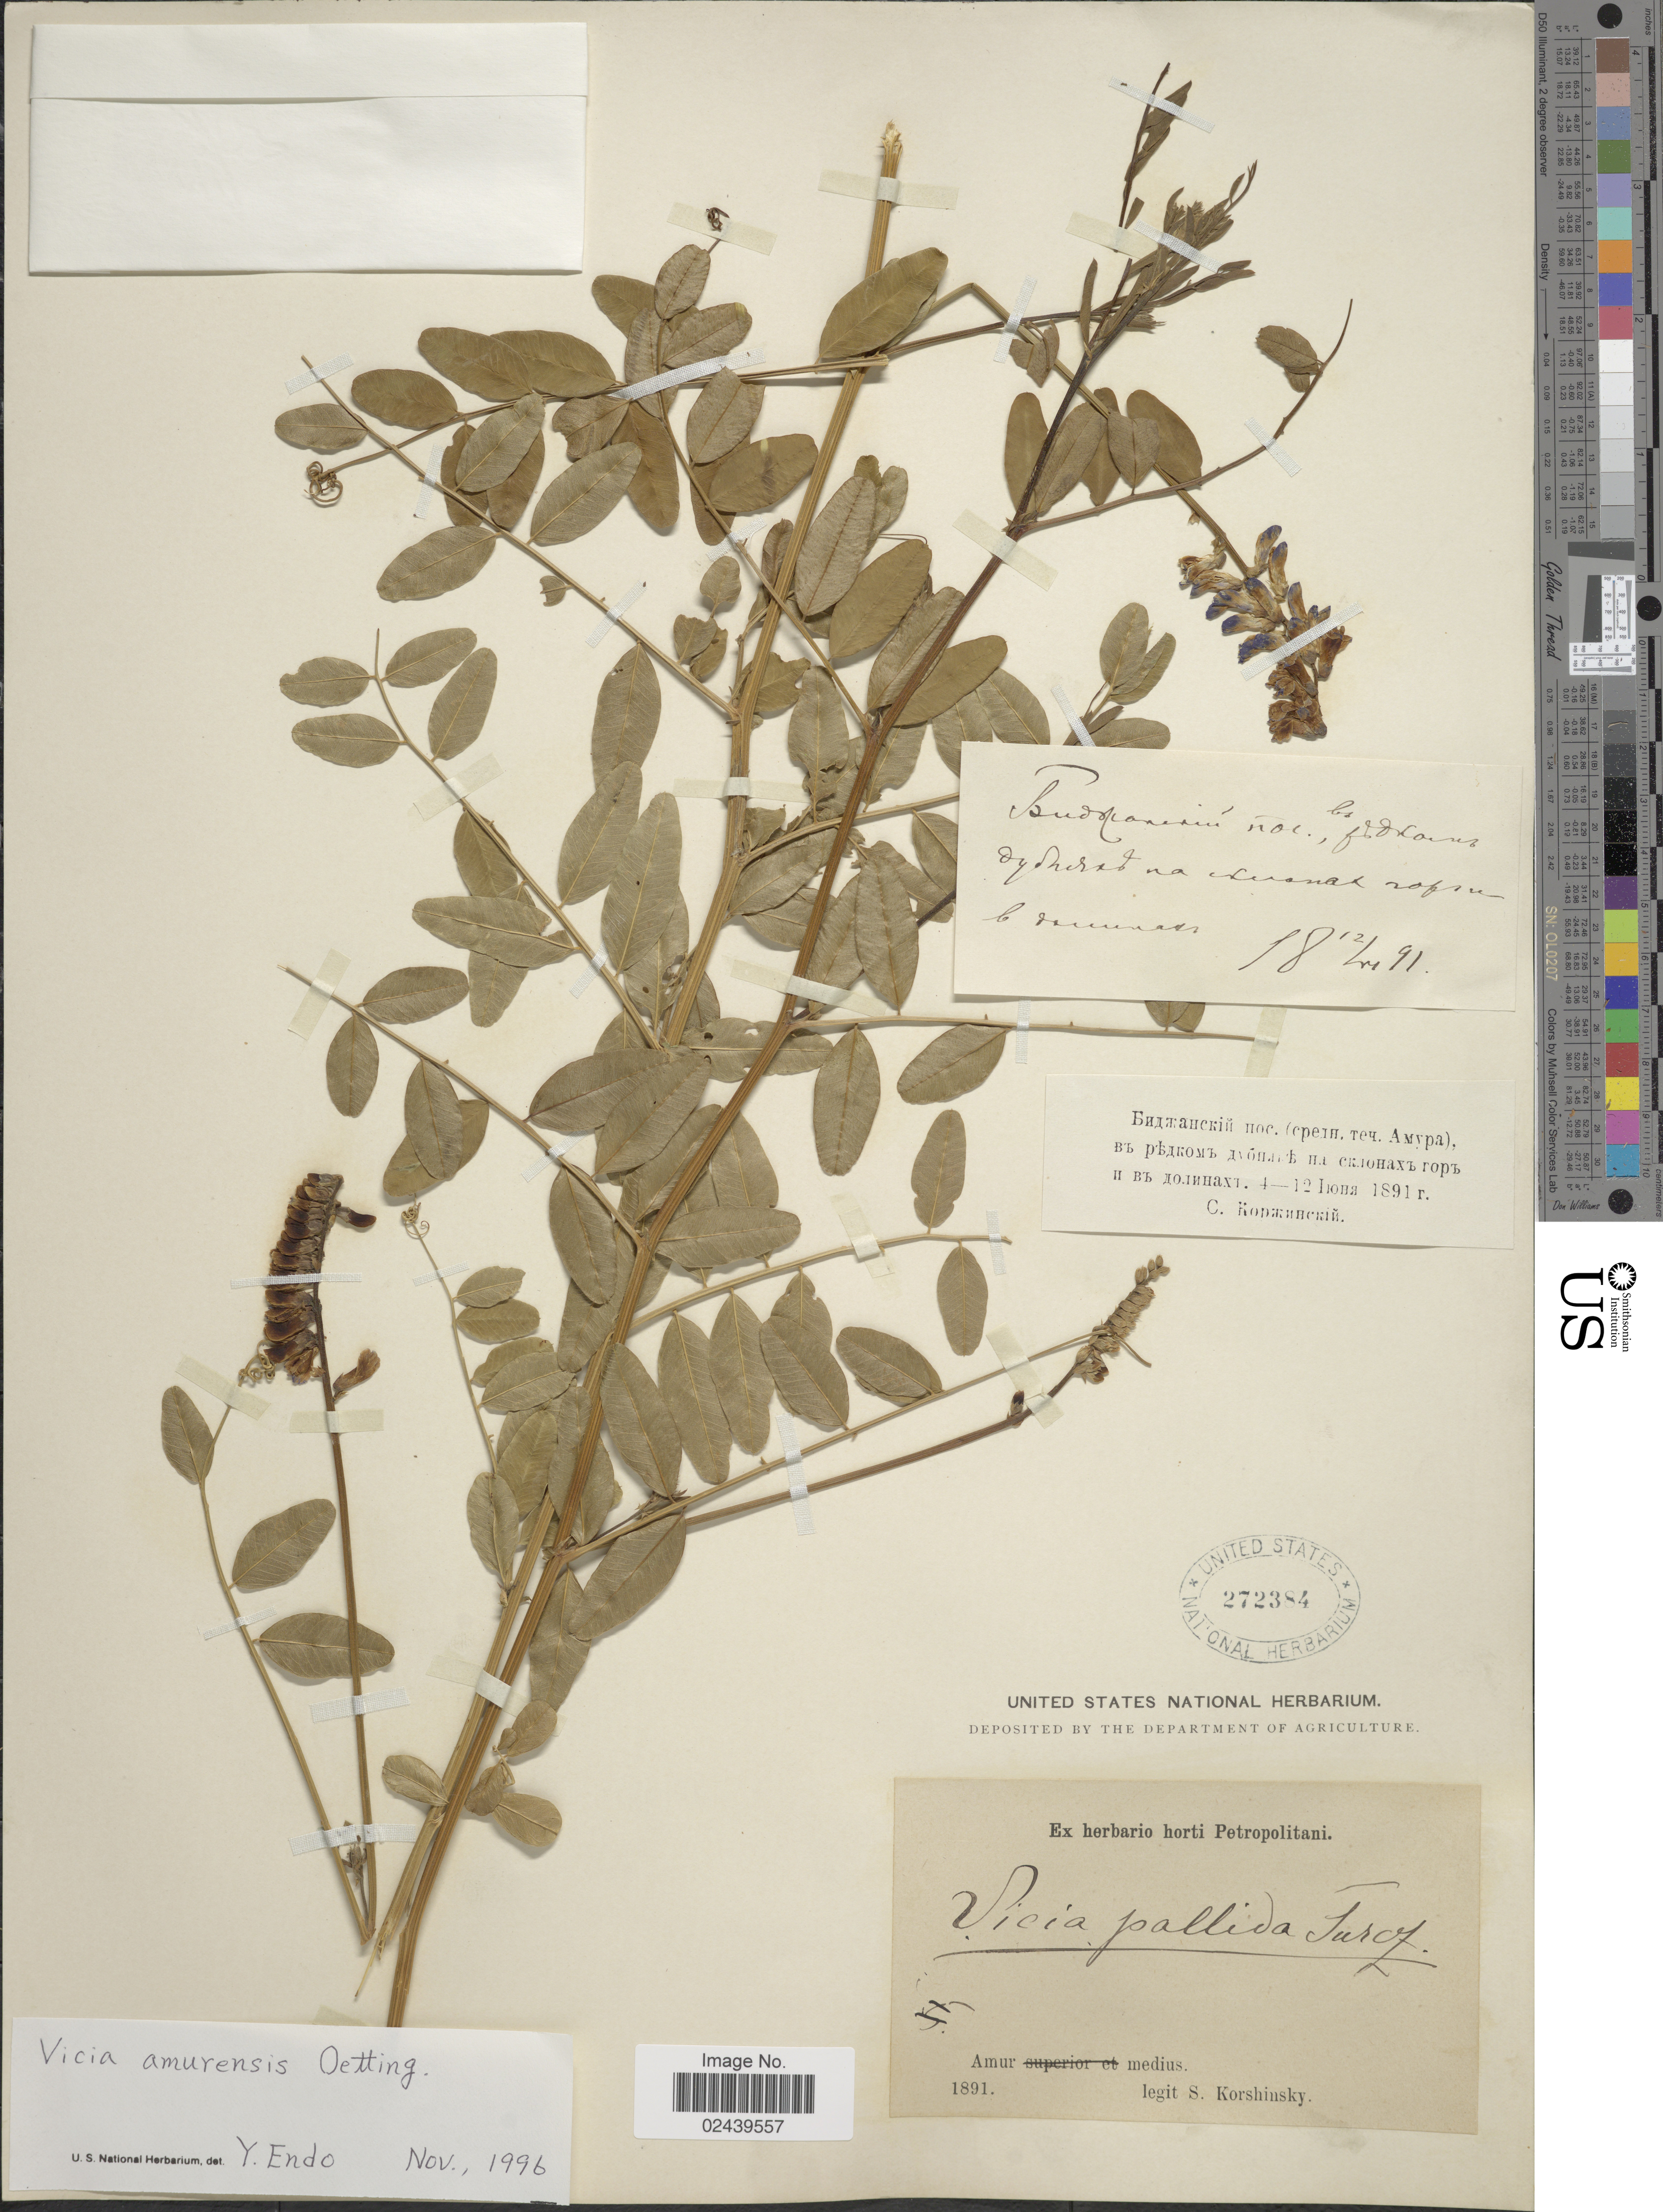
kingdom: Plantae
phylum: Tracheophyta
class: Magnoliopsida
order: Fabales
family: Fabaceae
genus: Vicia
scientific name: Vicia amurensis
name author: Oett.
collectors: S. I. Korshinsky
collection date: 1891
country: Russian Federation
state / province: Amur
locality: Amur medius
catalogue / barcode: US 272384